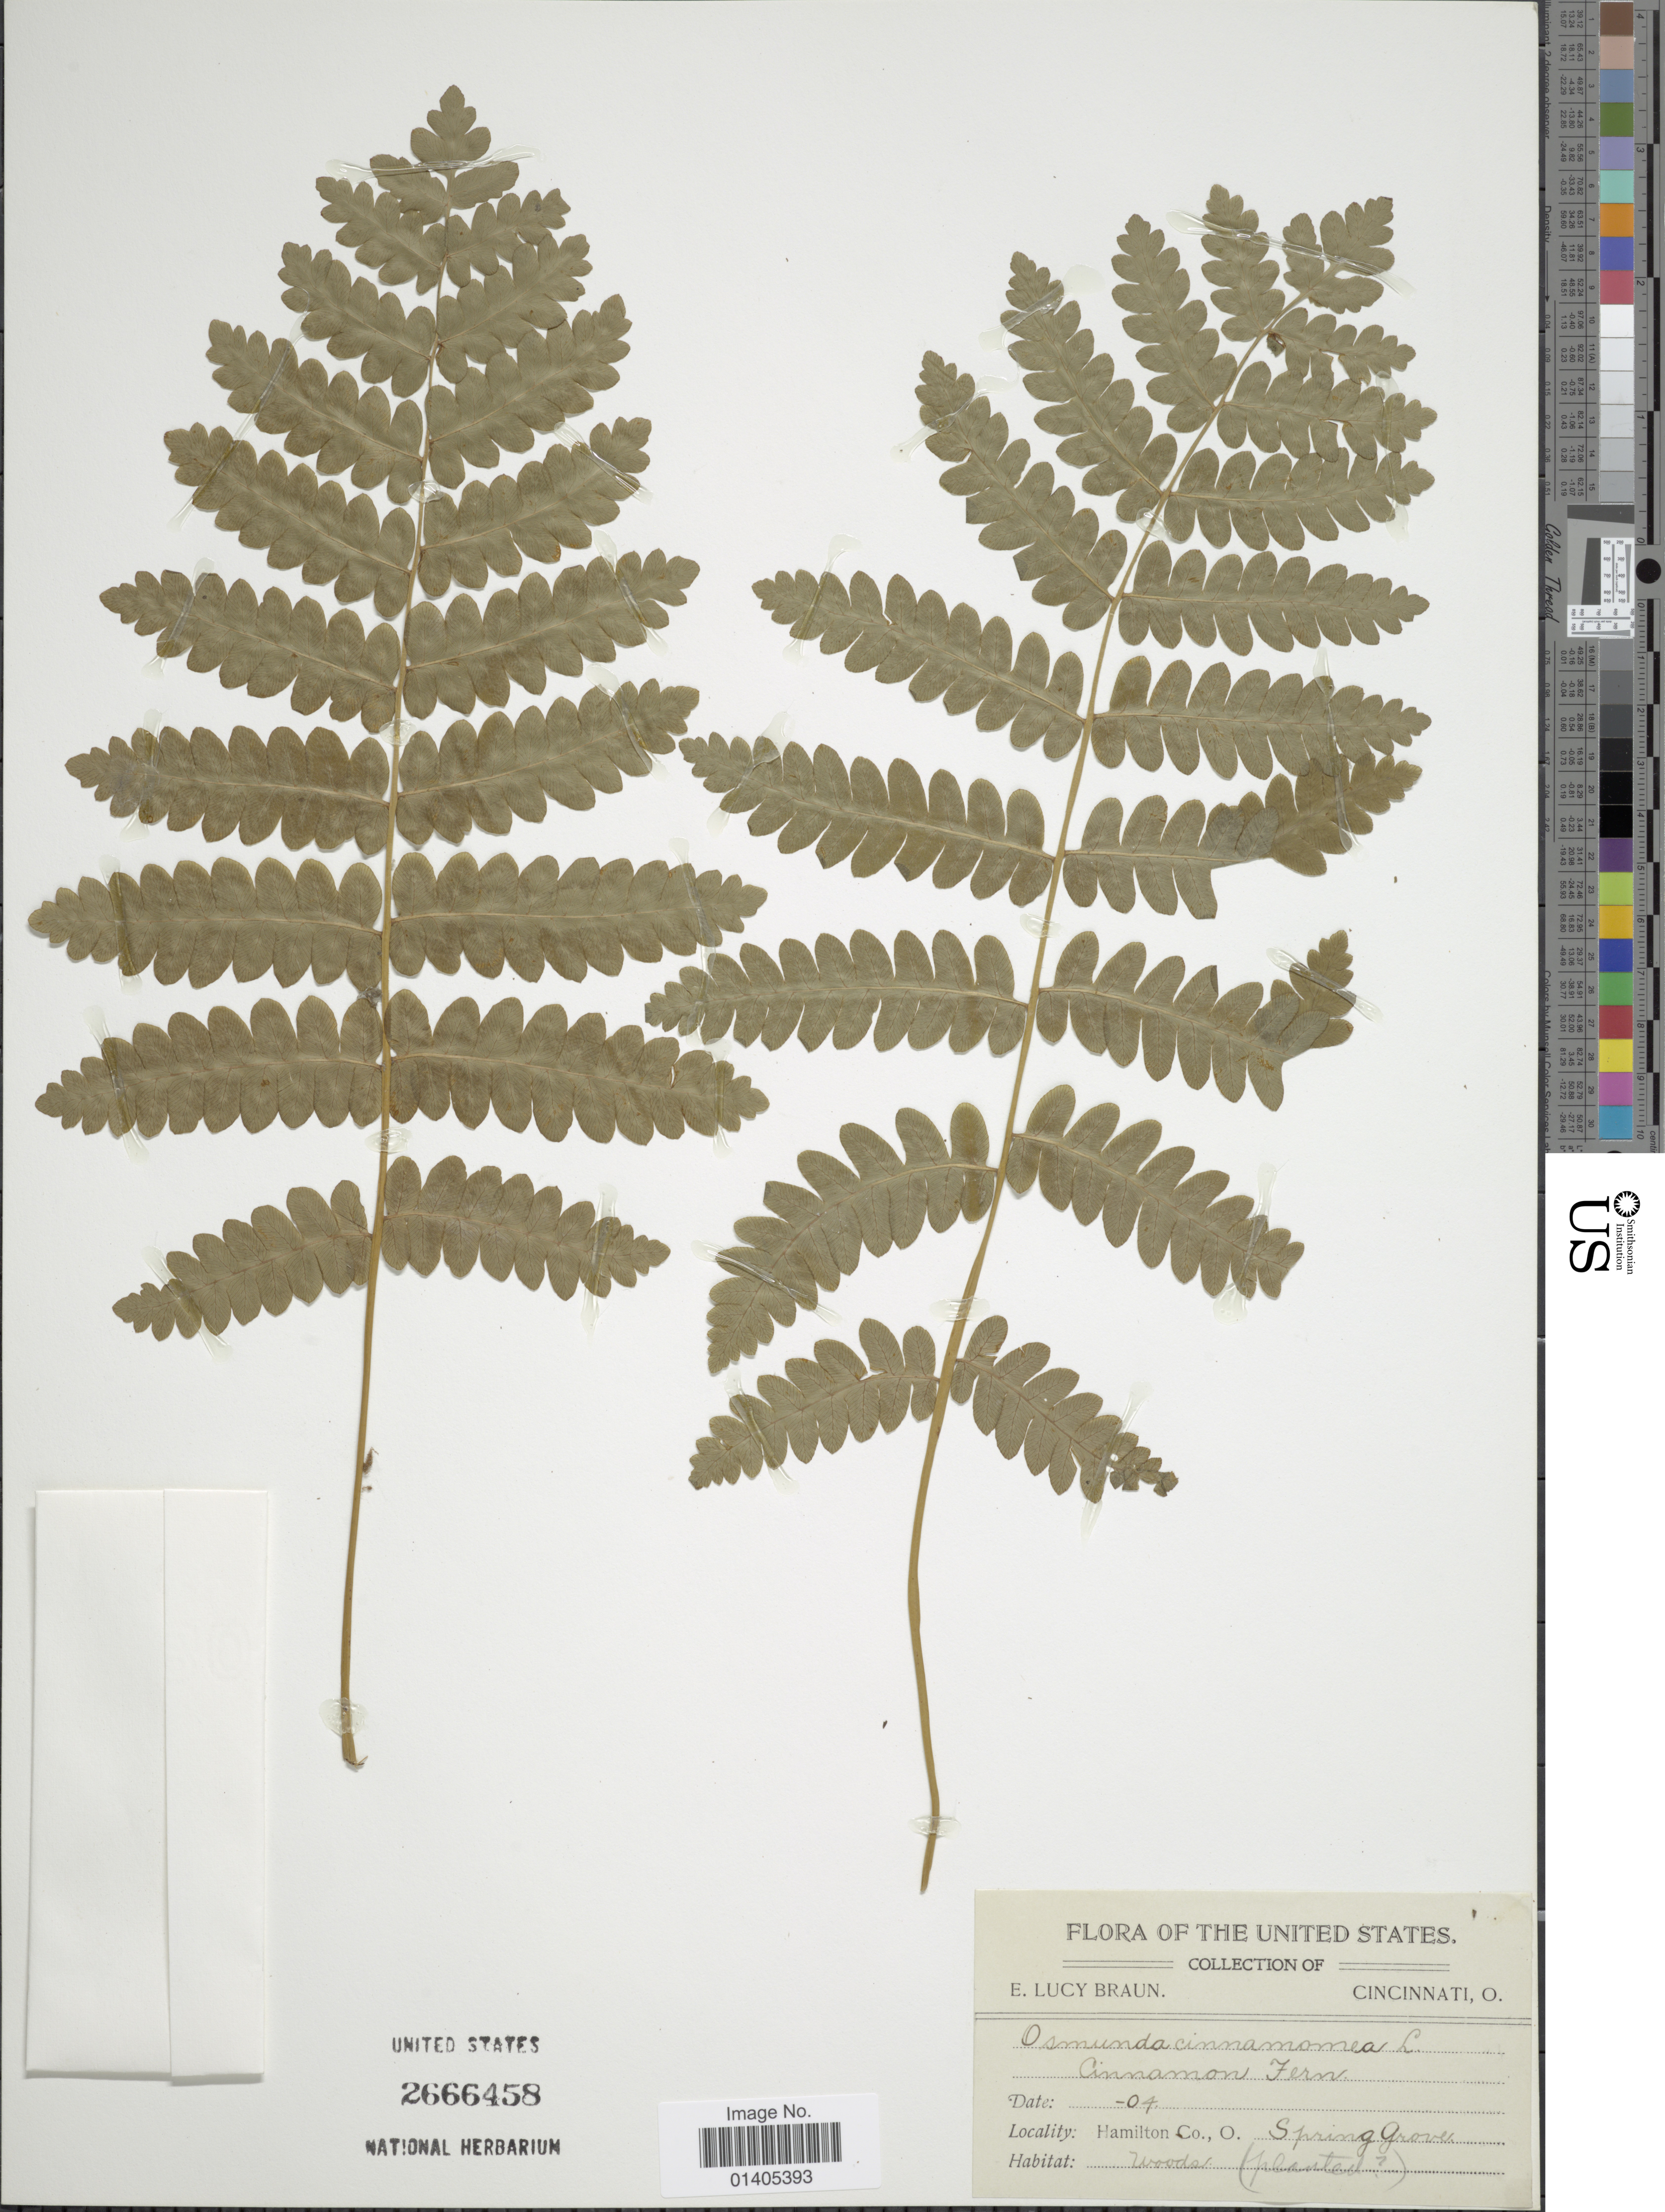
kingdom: Plantae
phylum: Tracheophyta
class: Polypodiopsida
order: Osmundales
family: Osmundaceae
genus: Osmunda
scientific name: Osmunda claytoniana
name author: (L.) Tagawa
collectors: E. L. Braun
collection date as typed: Transcribed d/m/y: //4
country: United States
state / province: Ohio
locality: Hamilton Co., Spring Grove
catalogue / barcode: US 2666458